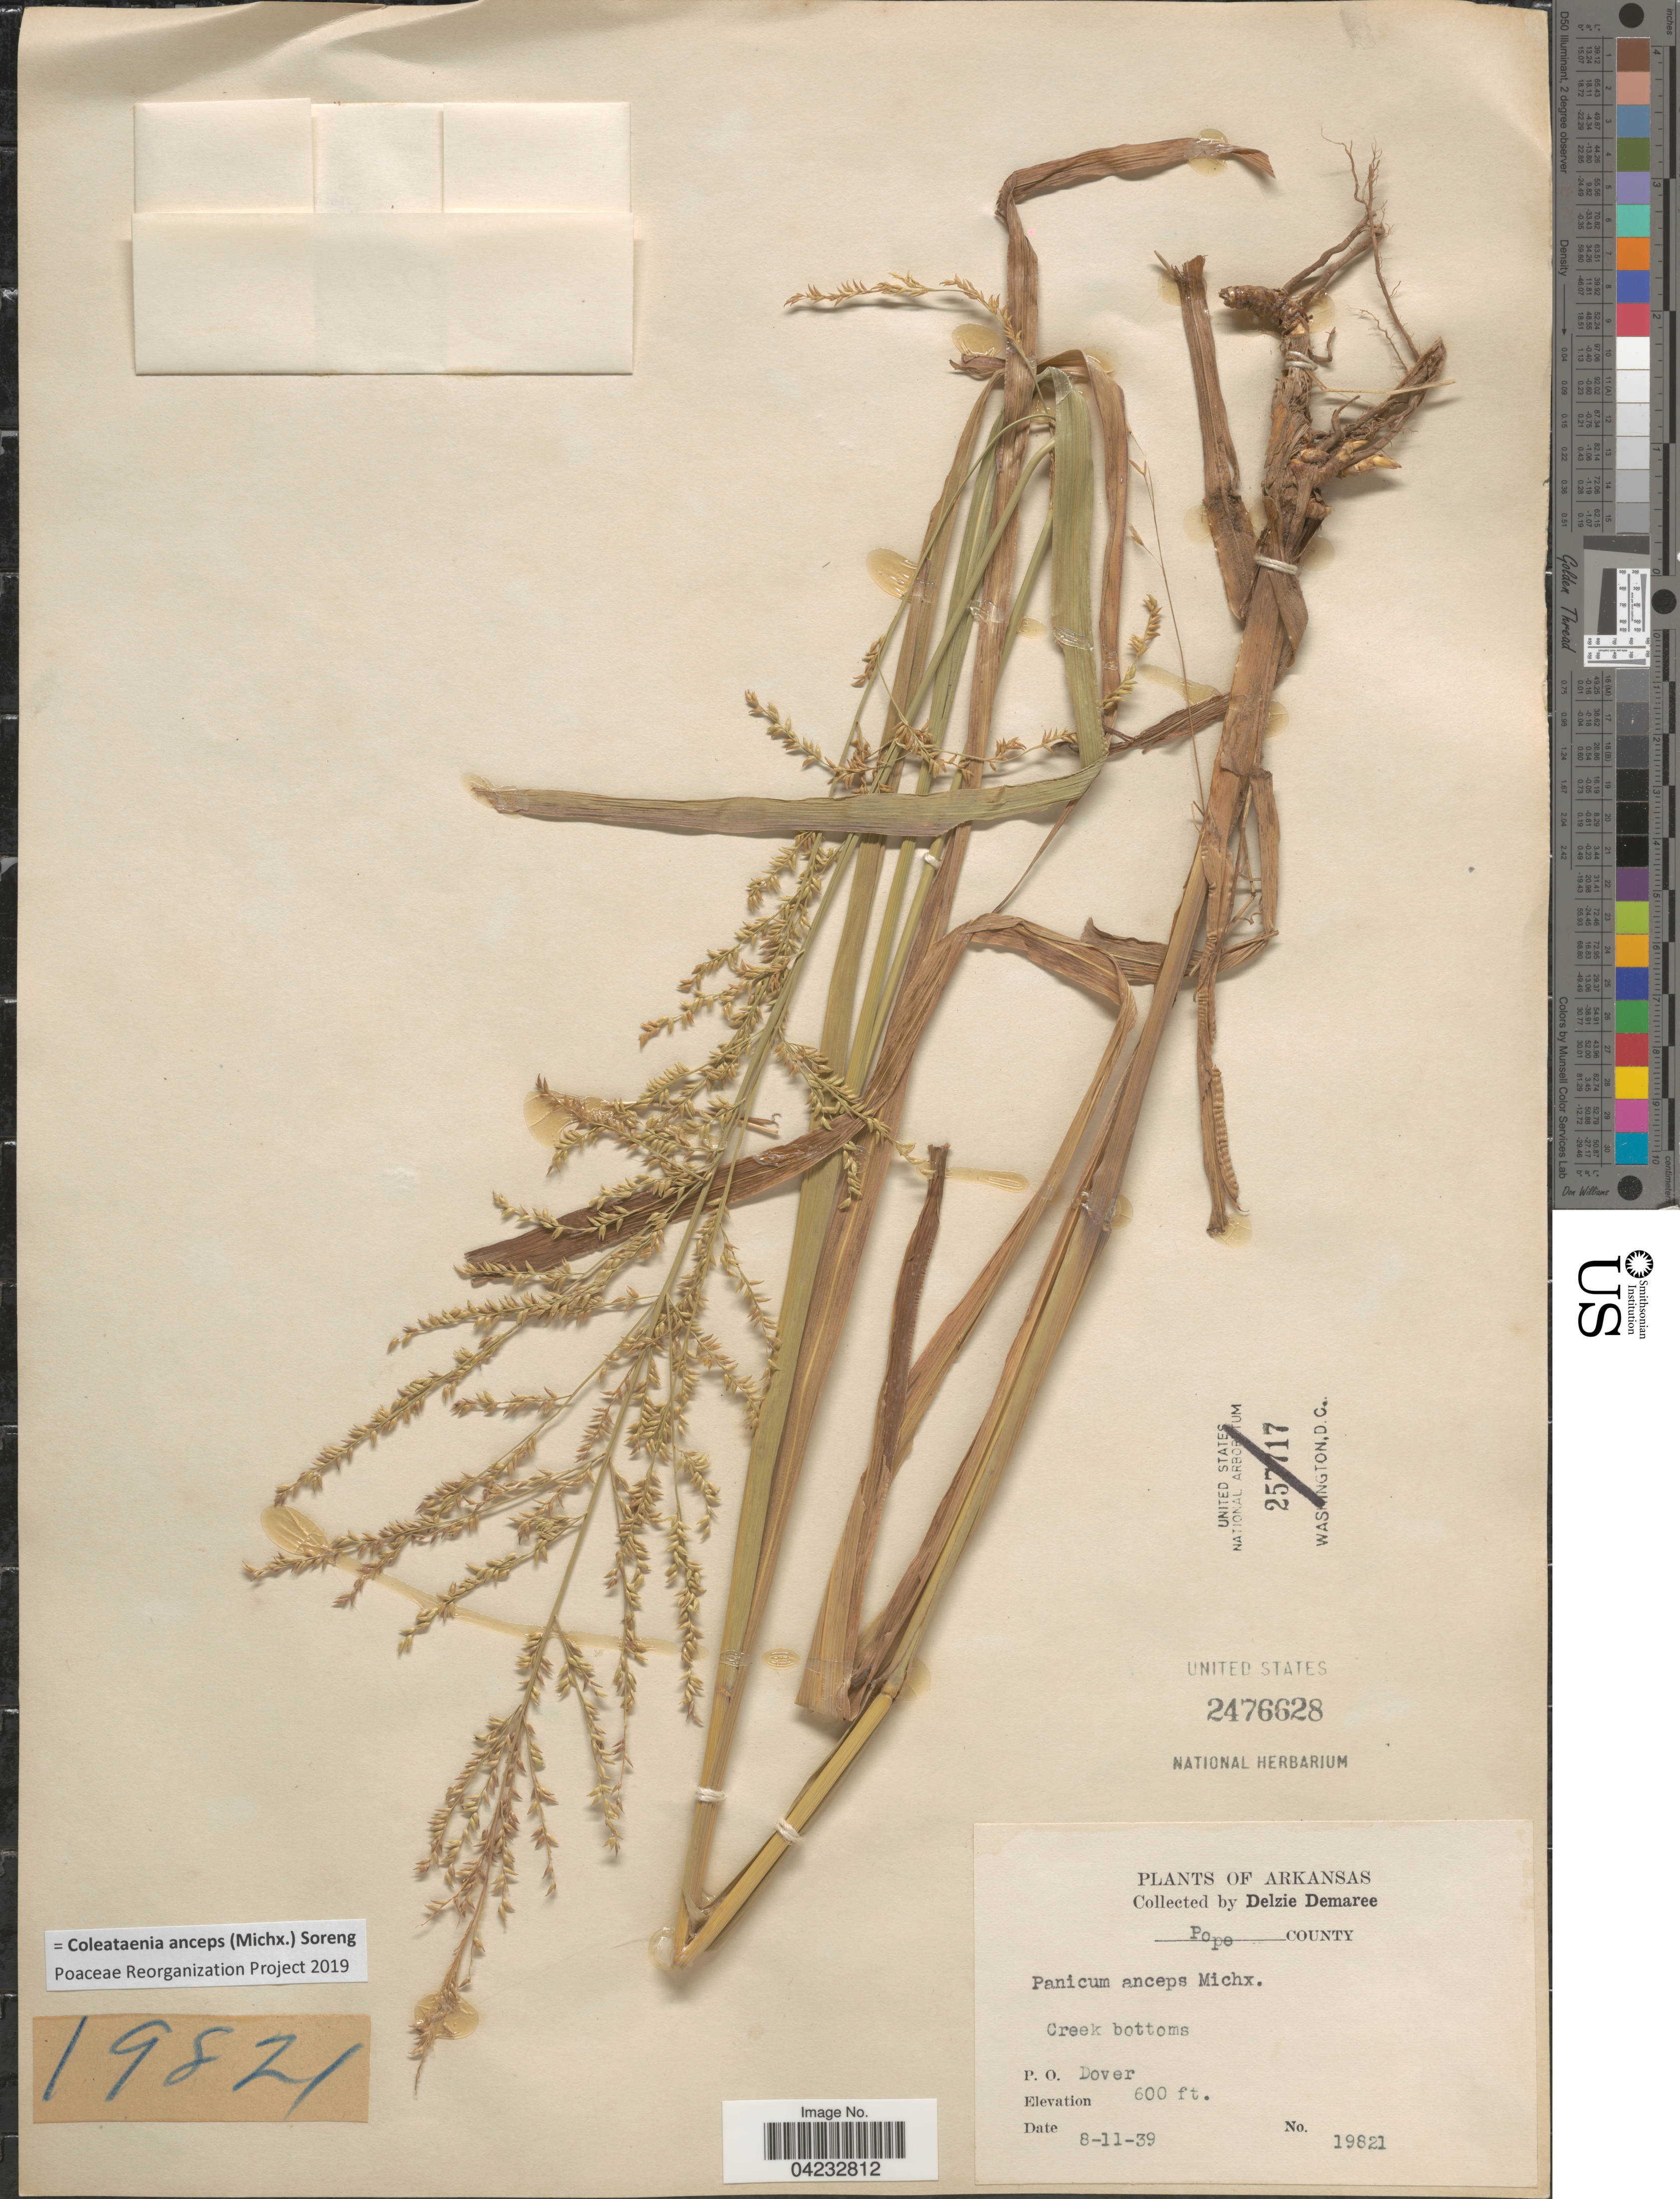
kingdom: Plantae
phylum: Tracheophyta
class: Liliopsida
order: Poales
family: Poaceae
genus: Coleataenia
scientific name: Coleataenia anceps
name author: (Michx.) Soreng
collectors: D. Demaree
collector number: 19821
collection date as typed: Transcribed d/m/y: 11/8/39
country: United States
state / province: Arkansas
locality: Pope County. P. O. Dover.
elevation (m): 183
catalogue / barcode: US 2476628